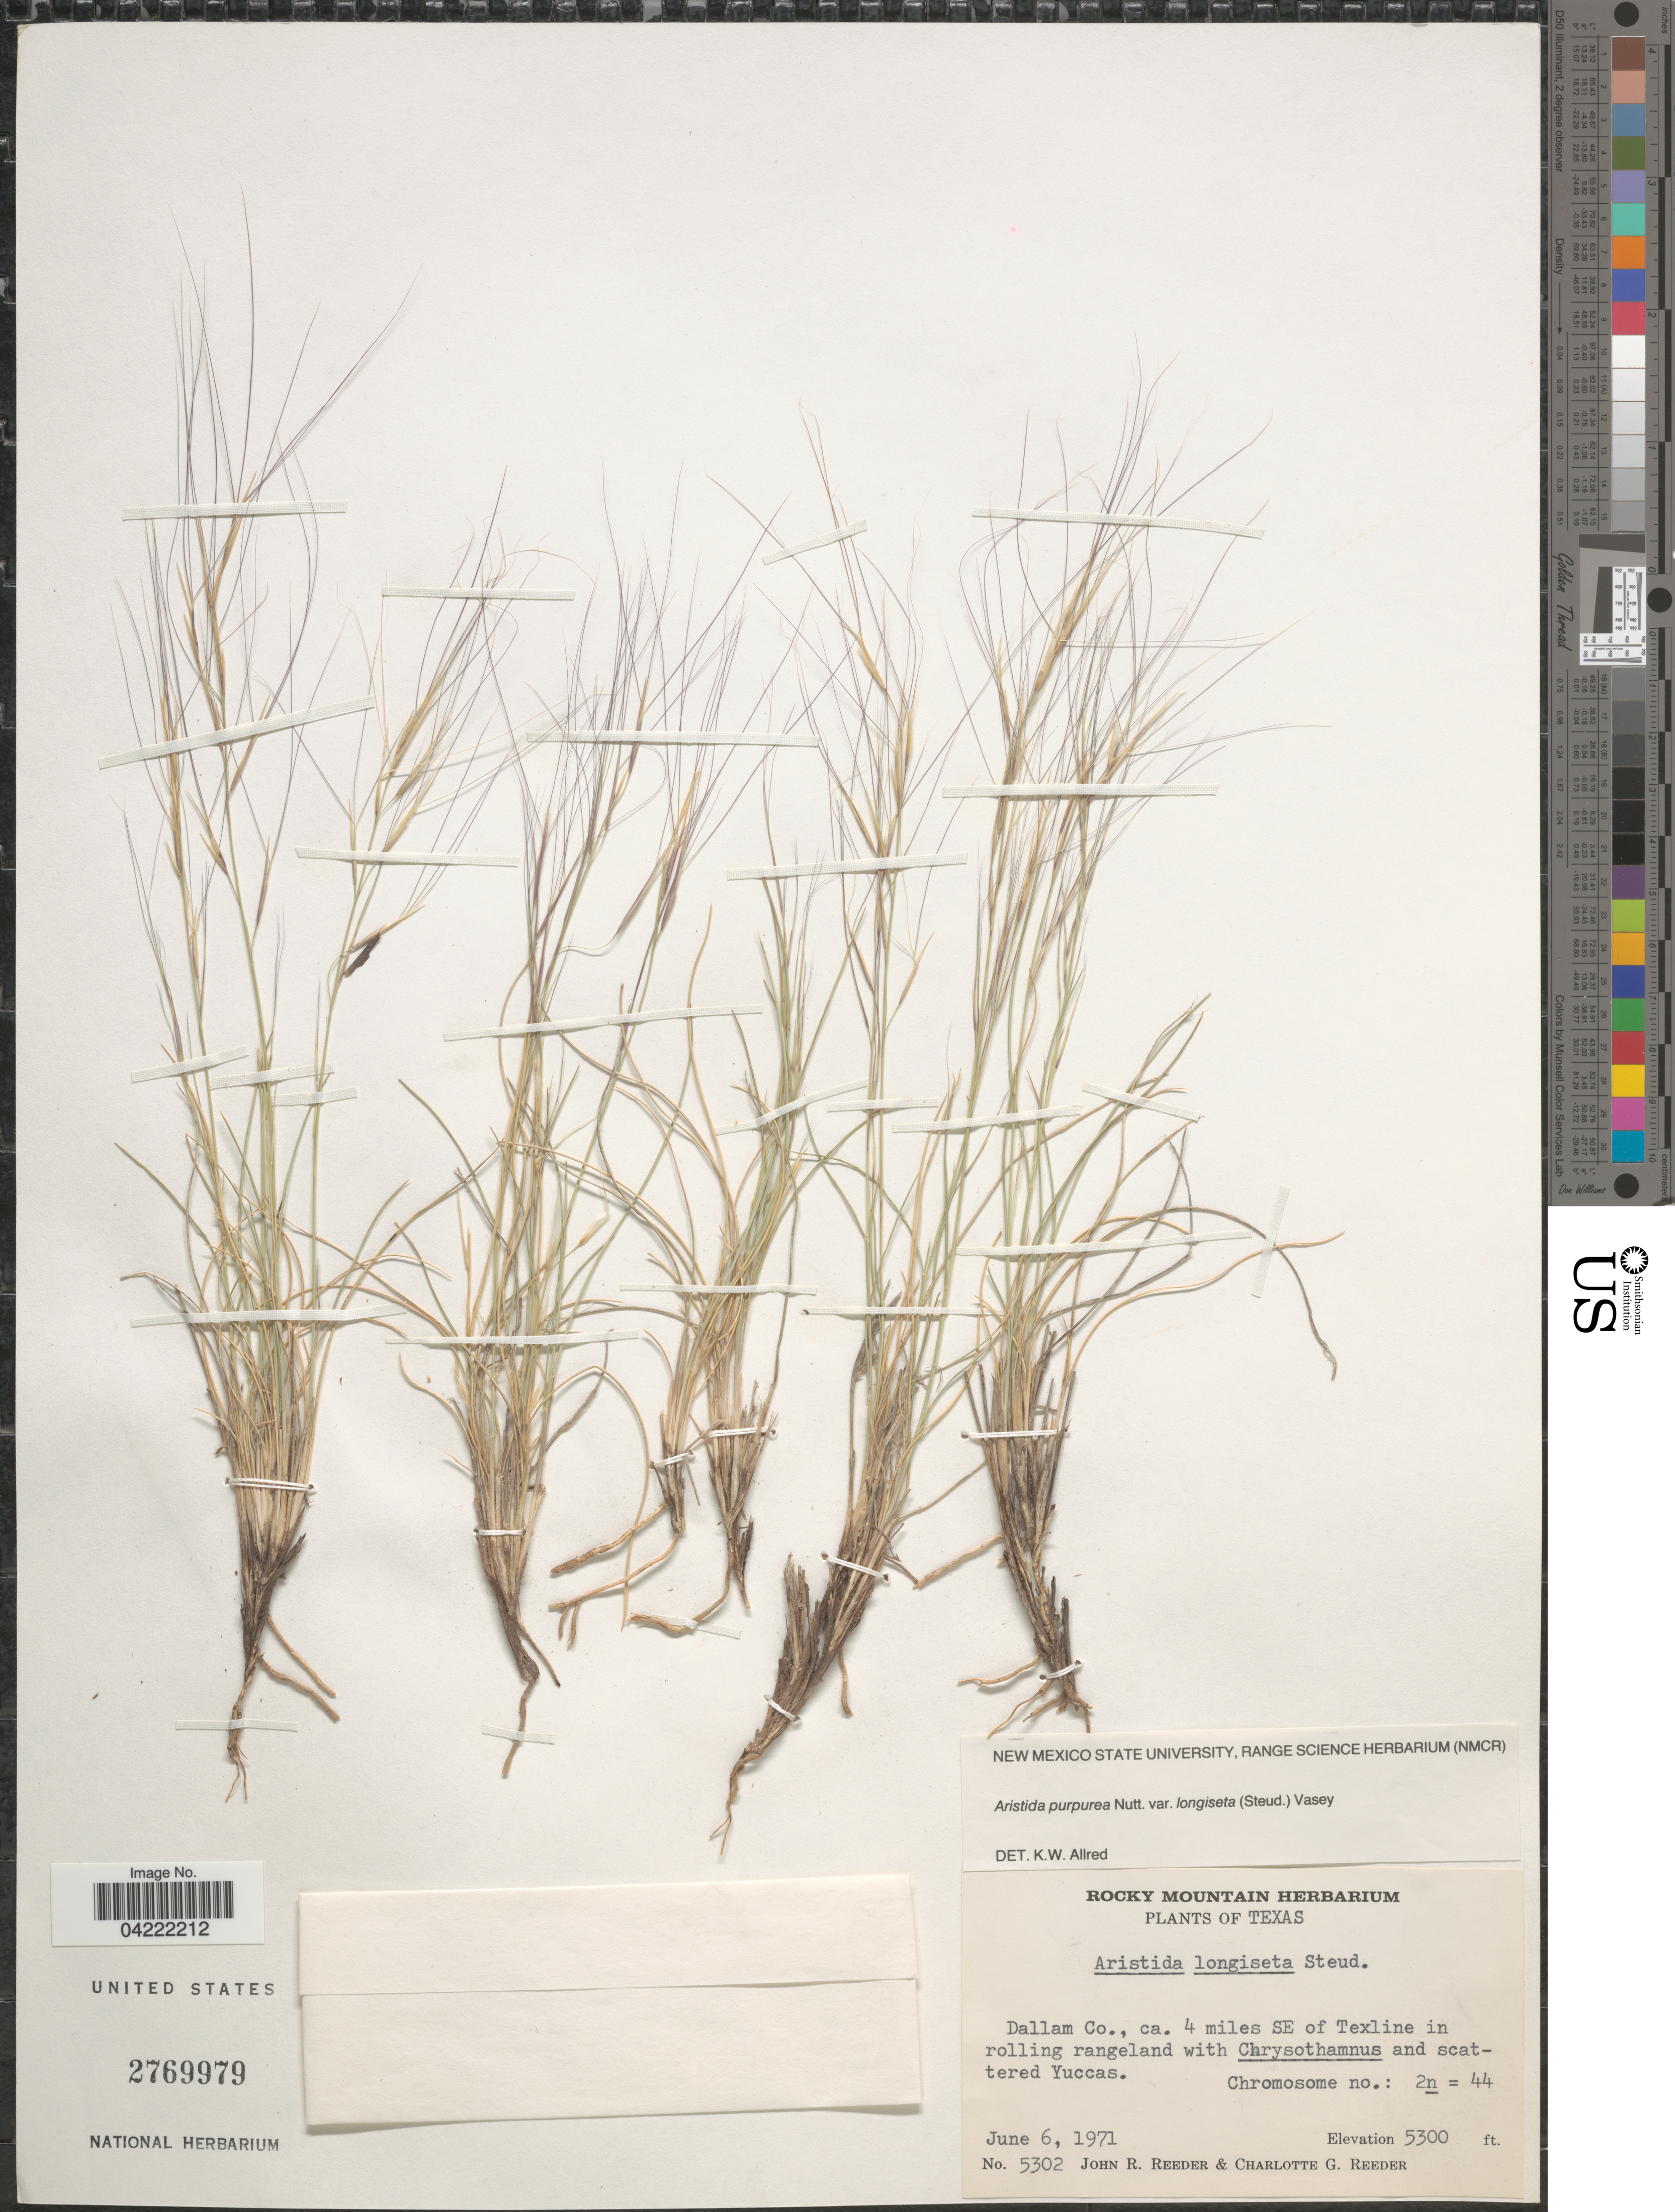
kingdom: Plantae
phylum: Tracheophyta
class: Liliopsida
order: Poales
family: Poaceae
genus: Aristida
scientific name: Aristida purpurea var. longiseta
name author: (Steud.) Vasey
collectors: J. R. Reeder & C. G. Reeder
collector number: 5302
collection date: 1971-06-06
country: United States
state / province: Texas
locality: Dallam Co., ca. 4 miles SE of Texline.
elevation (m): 1615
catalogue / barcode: US 2769979